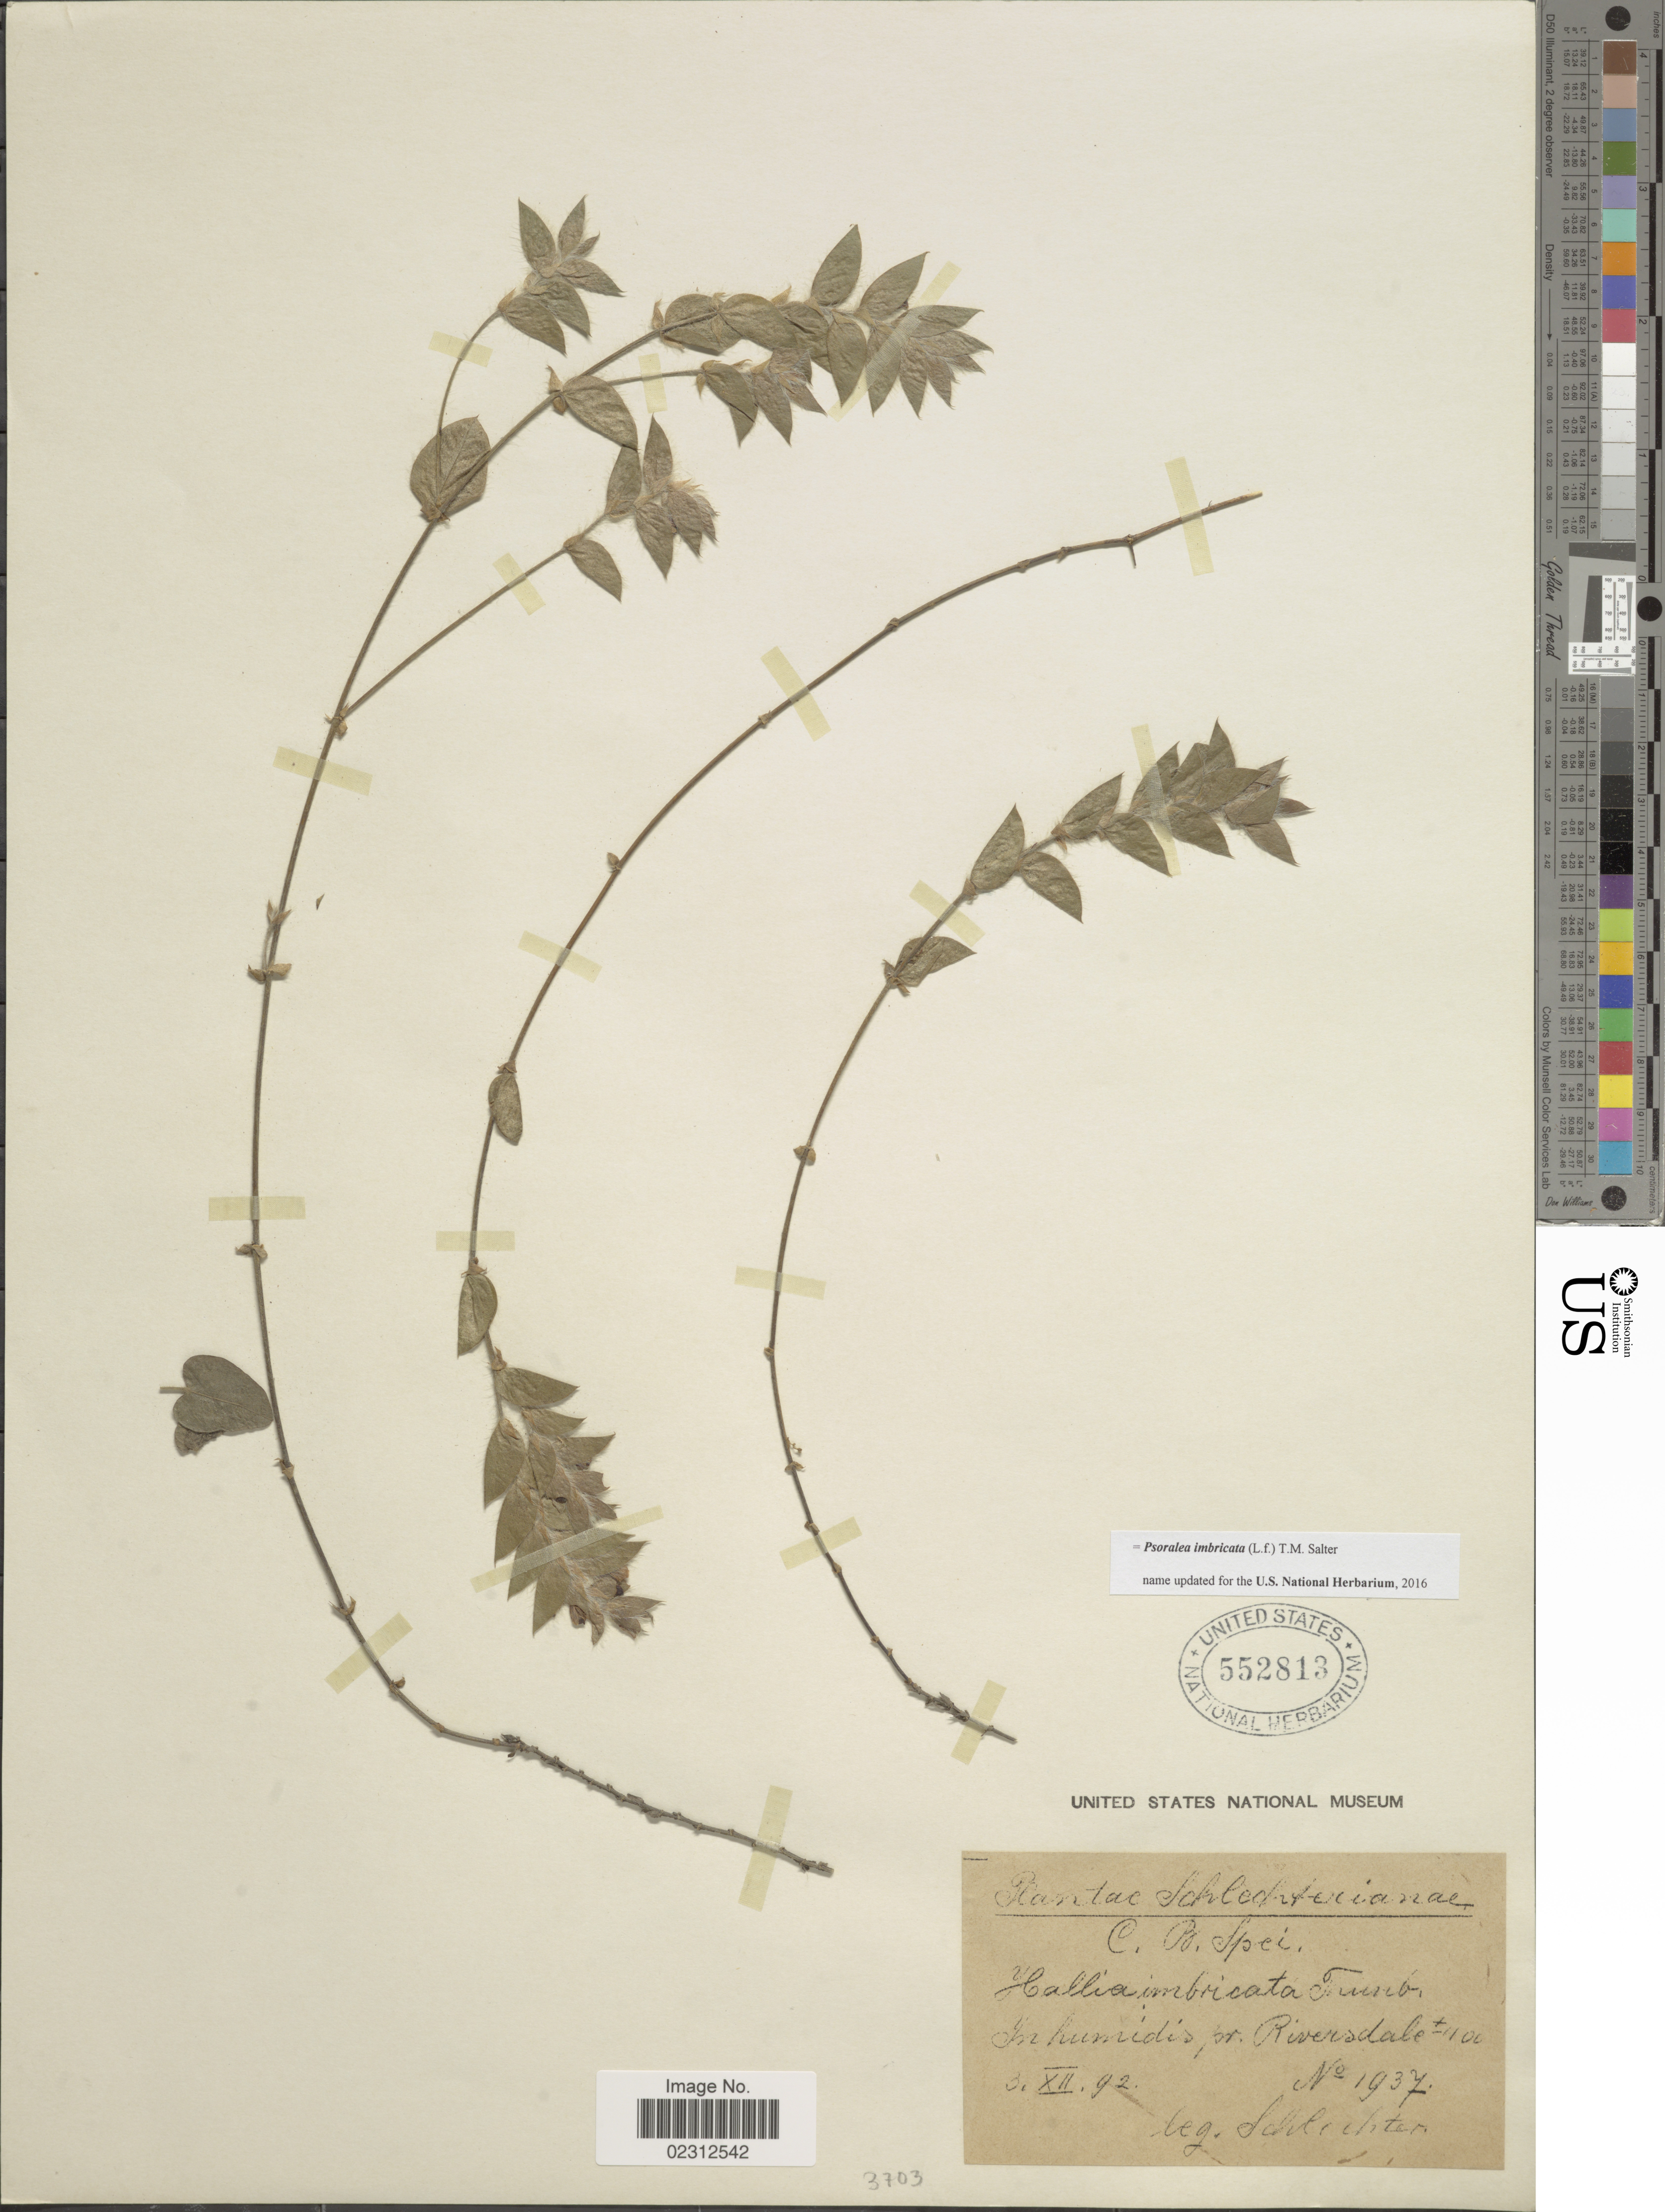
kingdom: Plantae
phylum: Tracheophyta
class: Magnoliopsida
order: Fabales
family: Fabaceae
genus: Psoralea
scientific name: Psoralea imbricata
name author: (L. f.) T.M. Salter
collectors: Schlechter, --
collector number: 1937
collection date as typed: Transcribed d/m/y: 3/12/92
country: South Africa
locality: In humidis pr. Riverdale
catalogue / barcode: US 552813